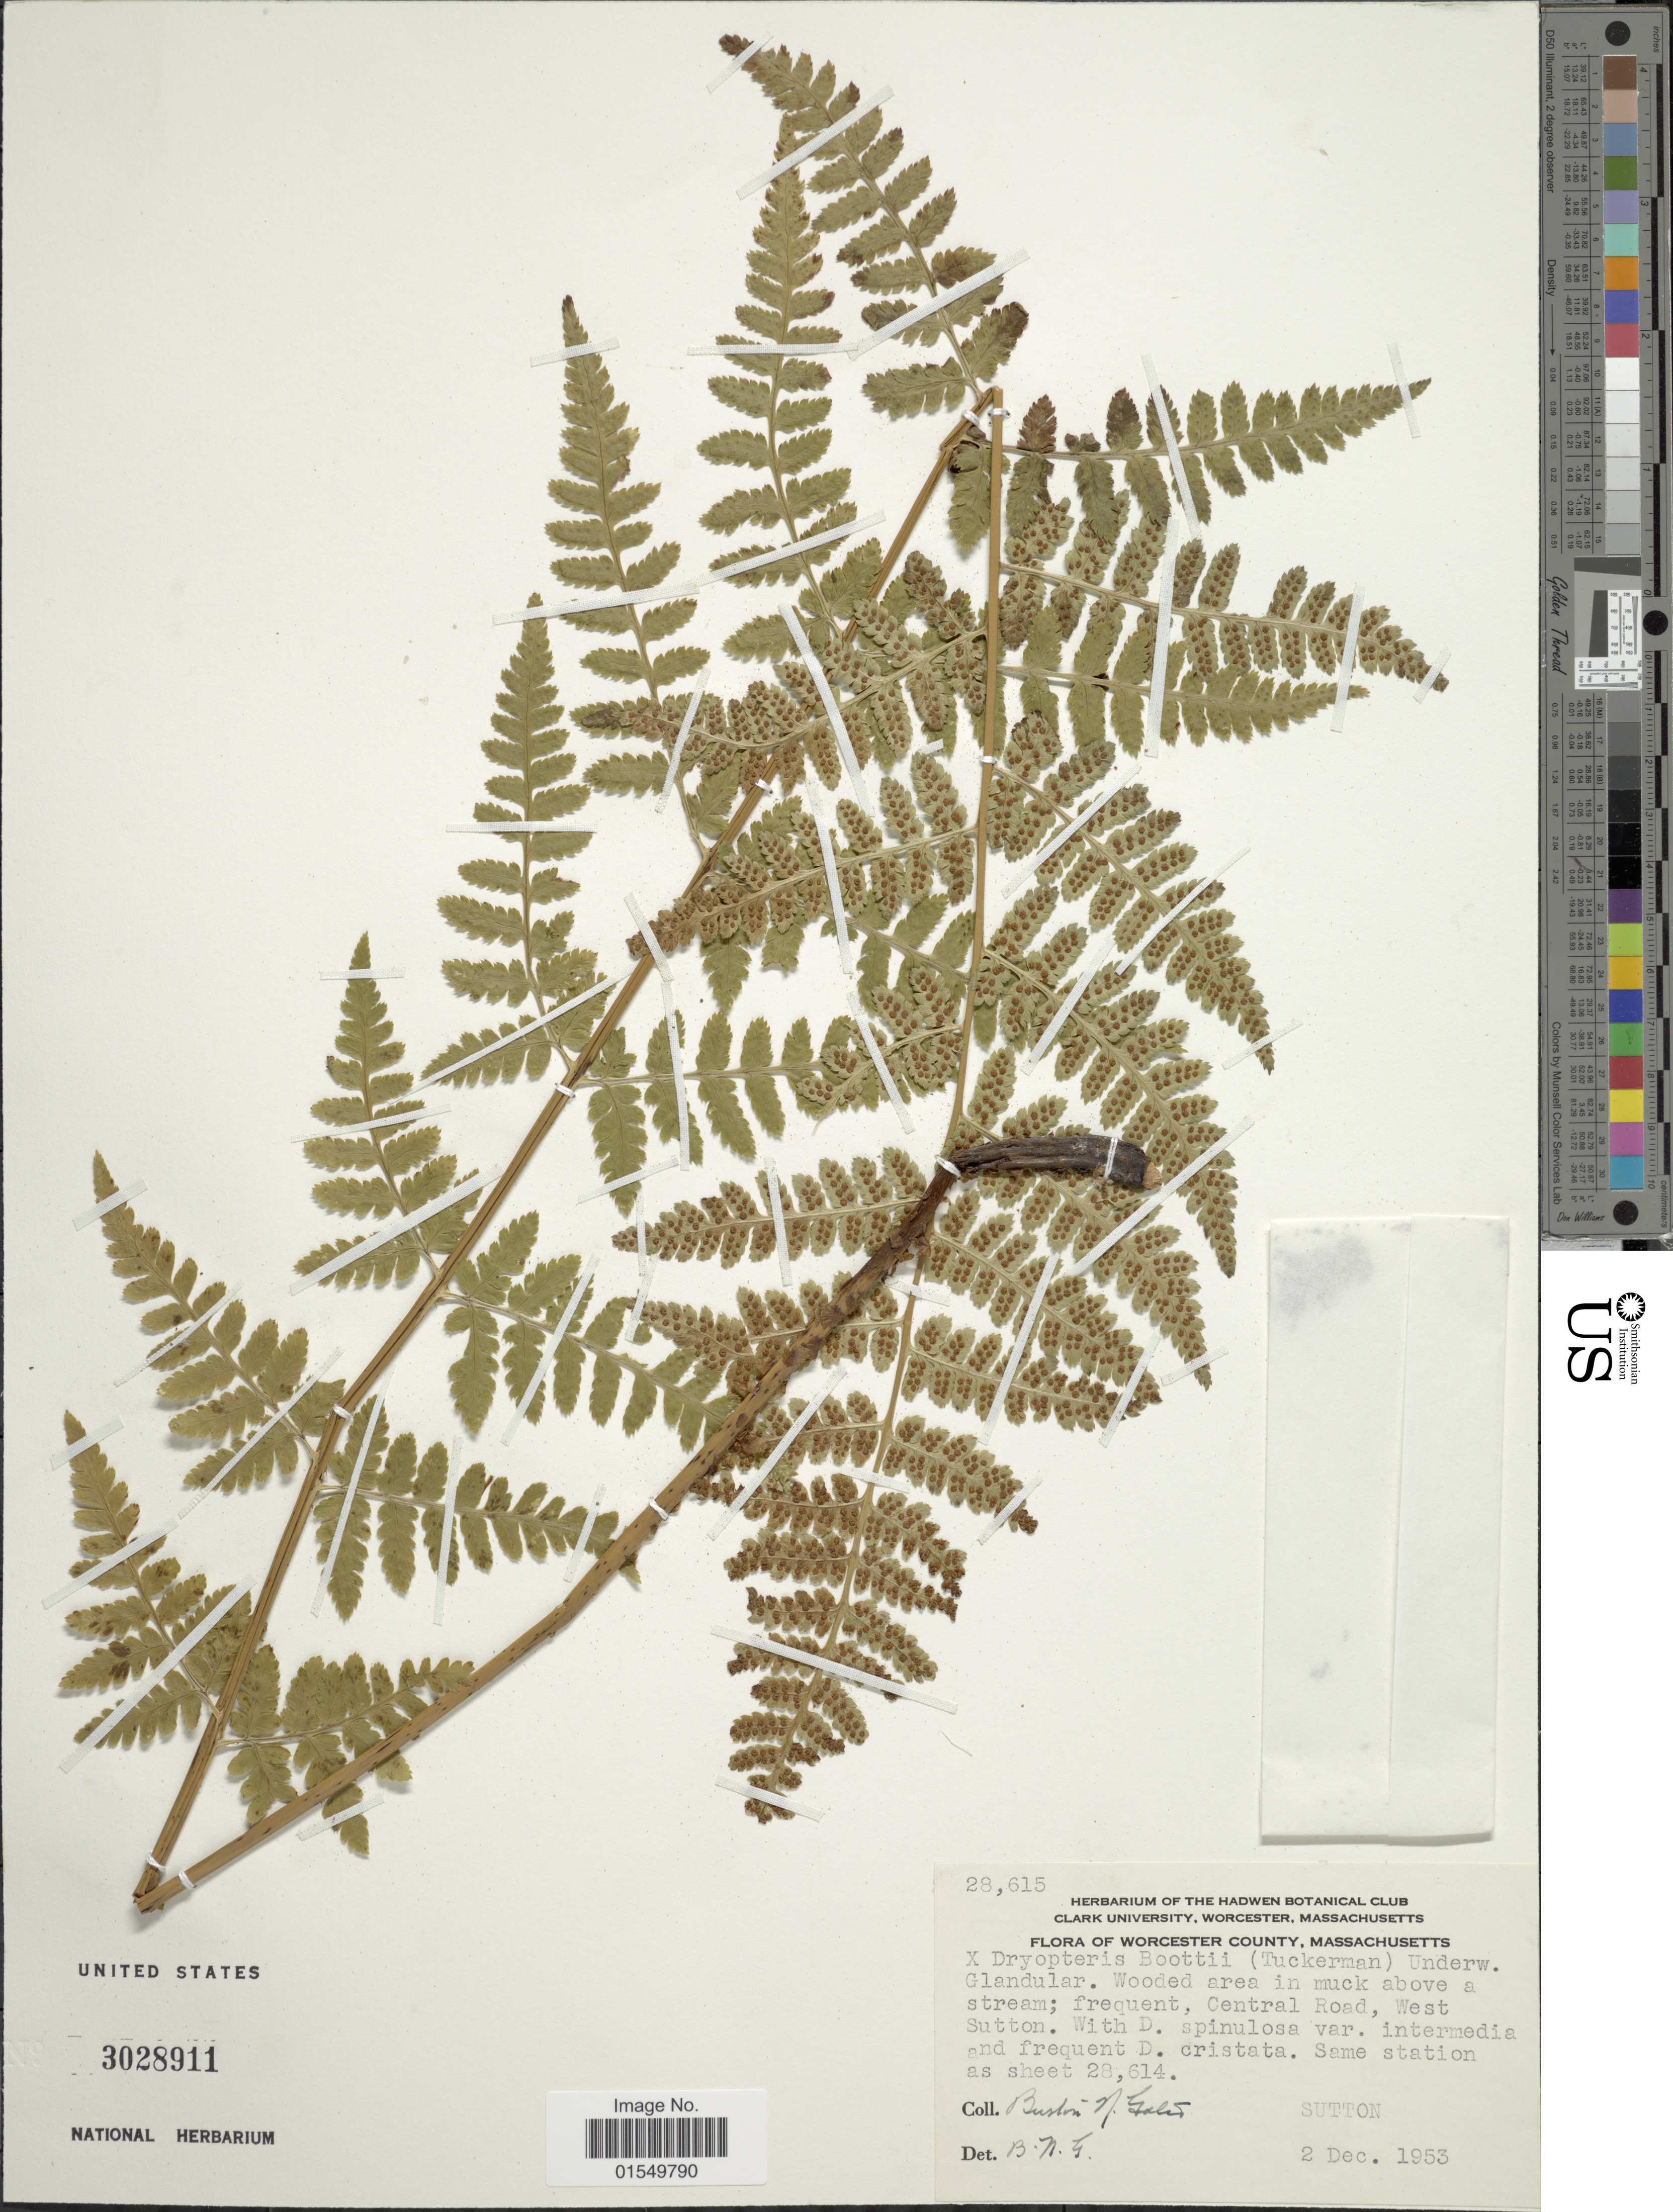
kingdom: Plantae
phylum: Tracheophyta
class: Polypodiopsida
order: Polypodiales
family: Dryopteridaceae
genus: Dryopteris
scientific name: Dryopteris x boottii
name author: Underw.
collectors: B. N. Gates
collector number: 28615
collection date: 1953-12-02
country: United States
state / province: Massachusetts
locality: Worcester County, Central Road, West Sutton, Sutton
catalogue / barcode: US 3028911